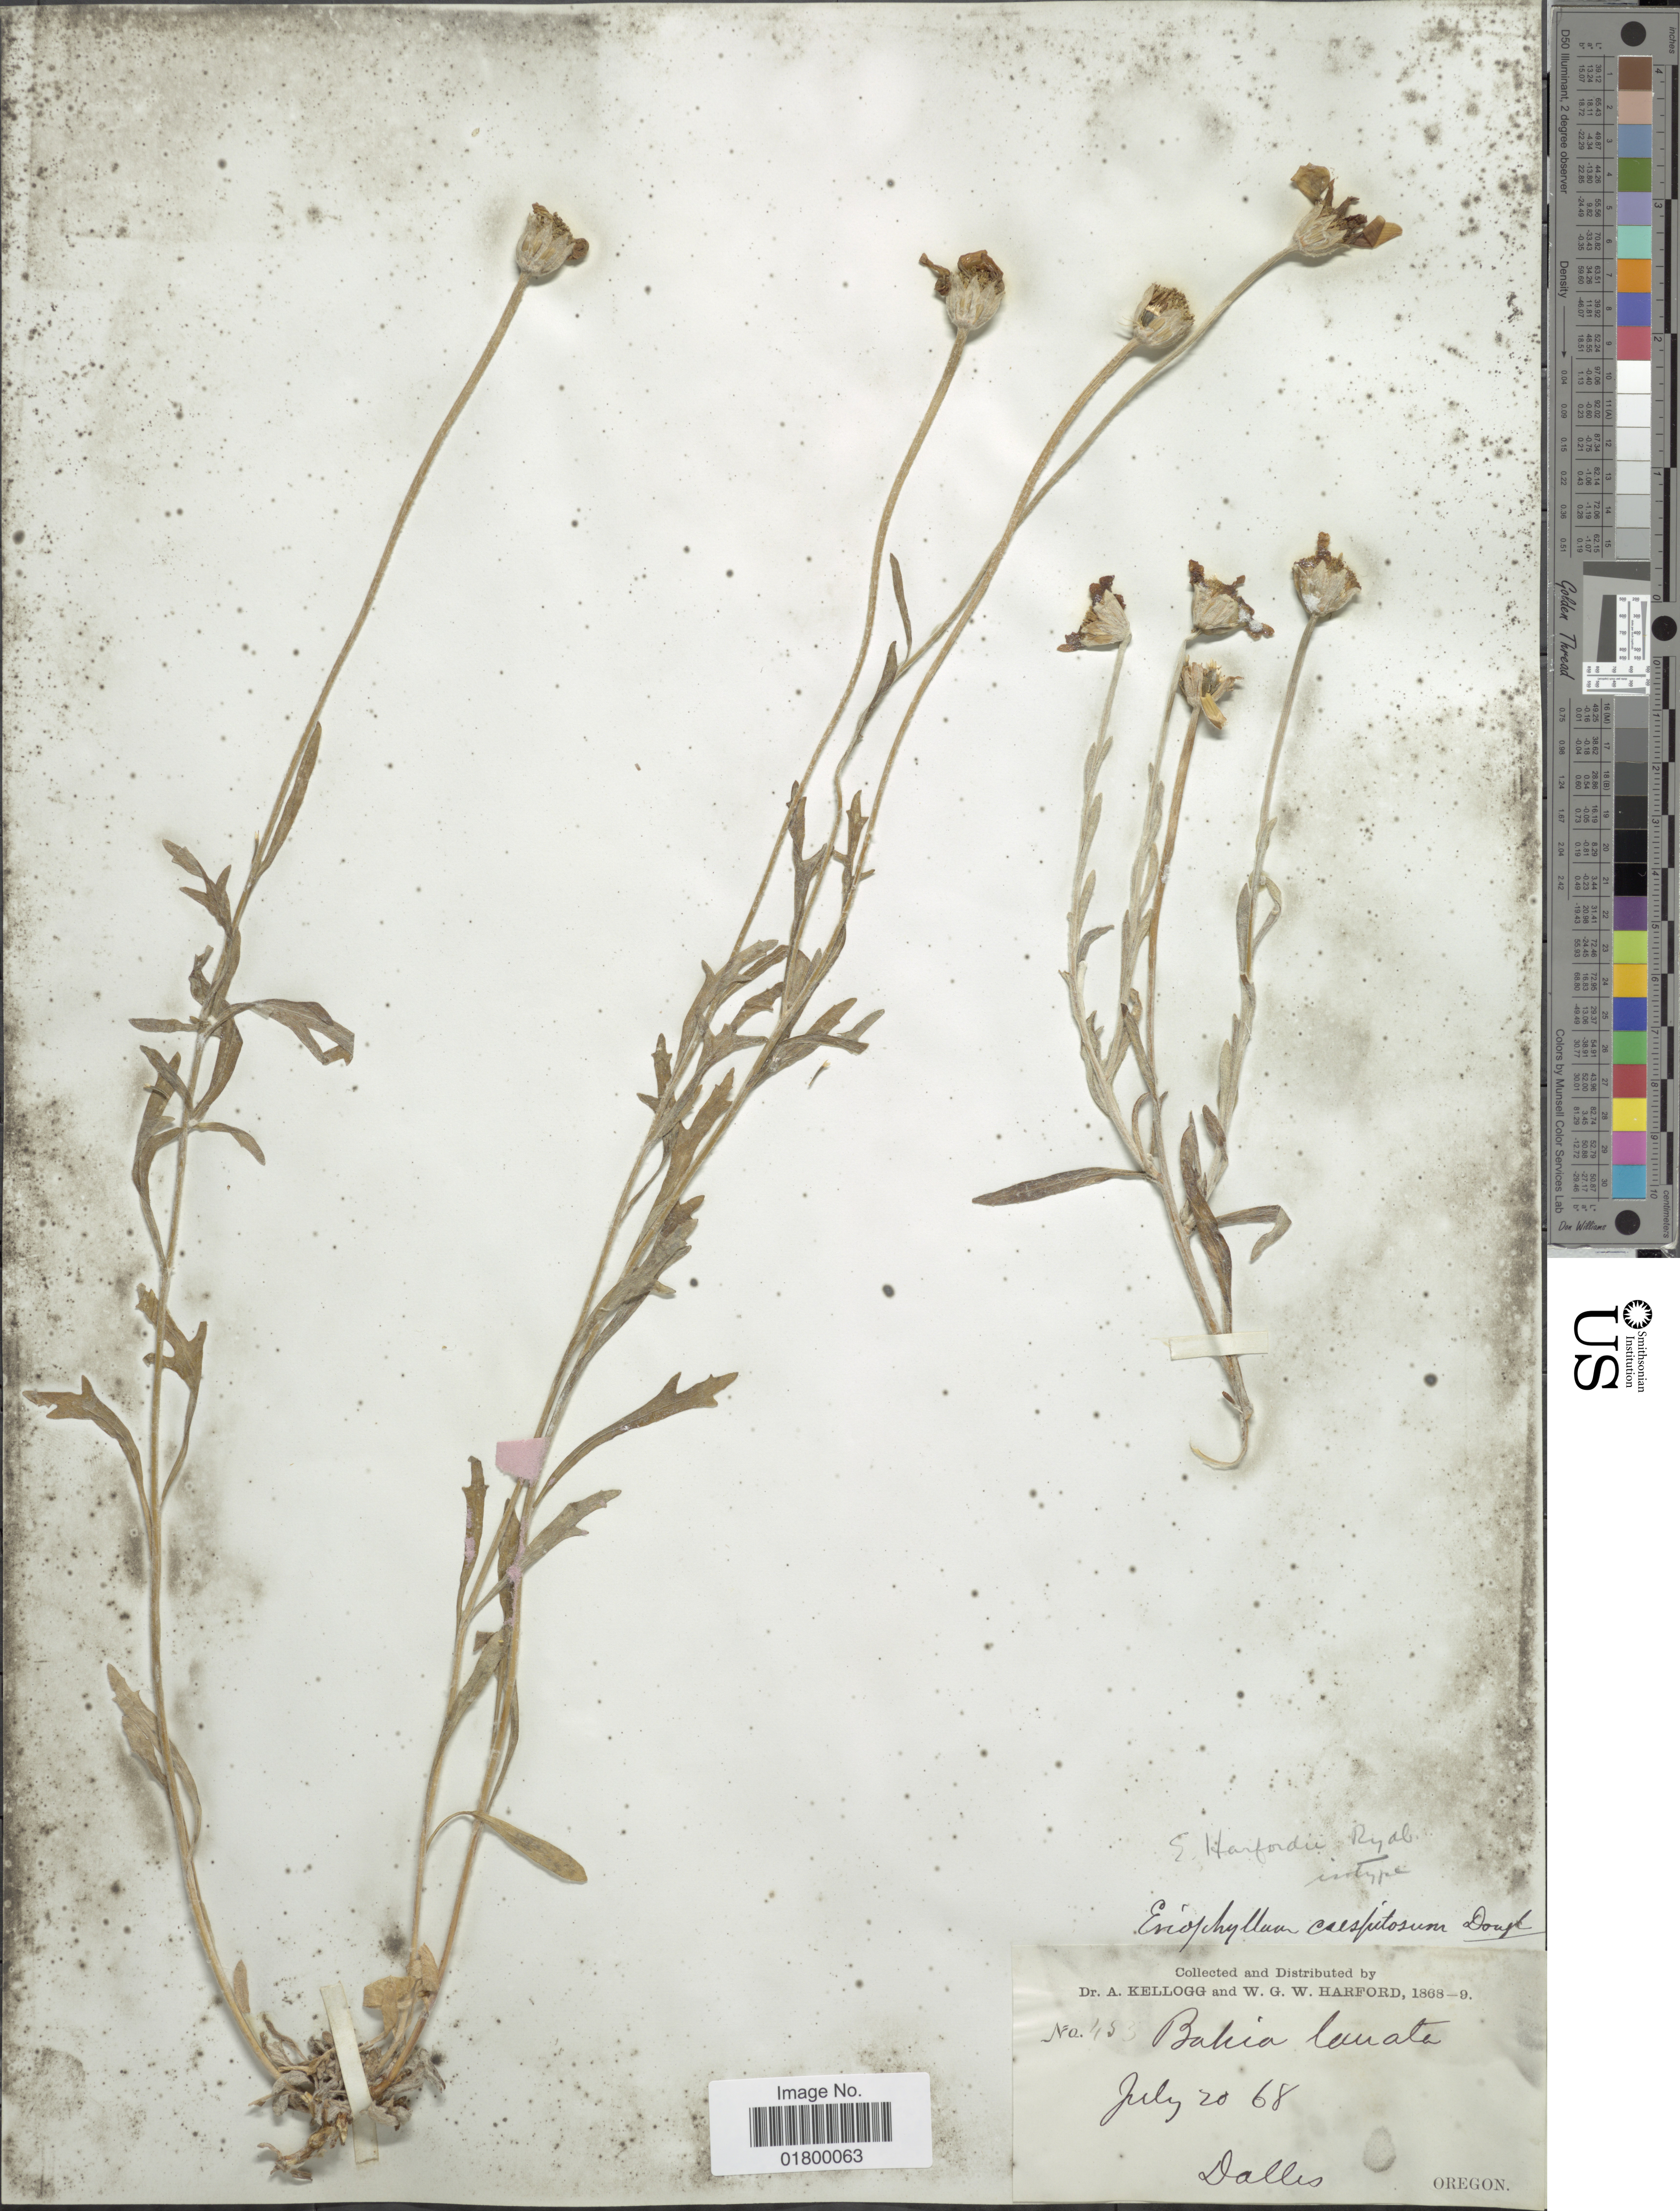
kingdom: Plantae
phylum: Tracheophyta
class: Magnoliopsida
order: Asterales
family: Asteraceae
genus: Eriophyllum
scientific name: Eriophyllum harfordii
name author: Rydb.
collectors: A. Kellogg & W. G. W. Harford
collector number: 453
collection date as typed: Transcribed d/m/y: 20/7/68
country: United States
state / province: Oregon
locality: Dallis, Oregon